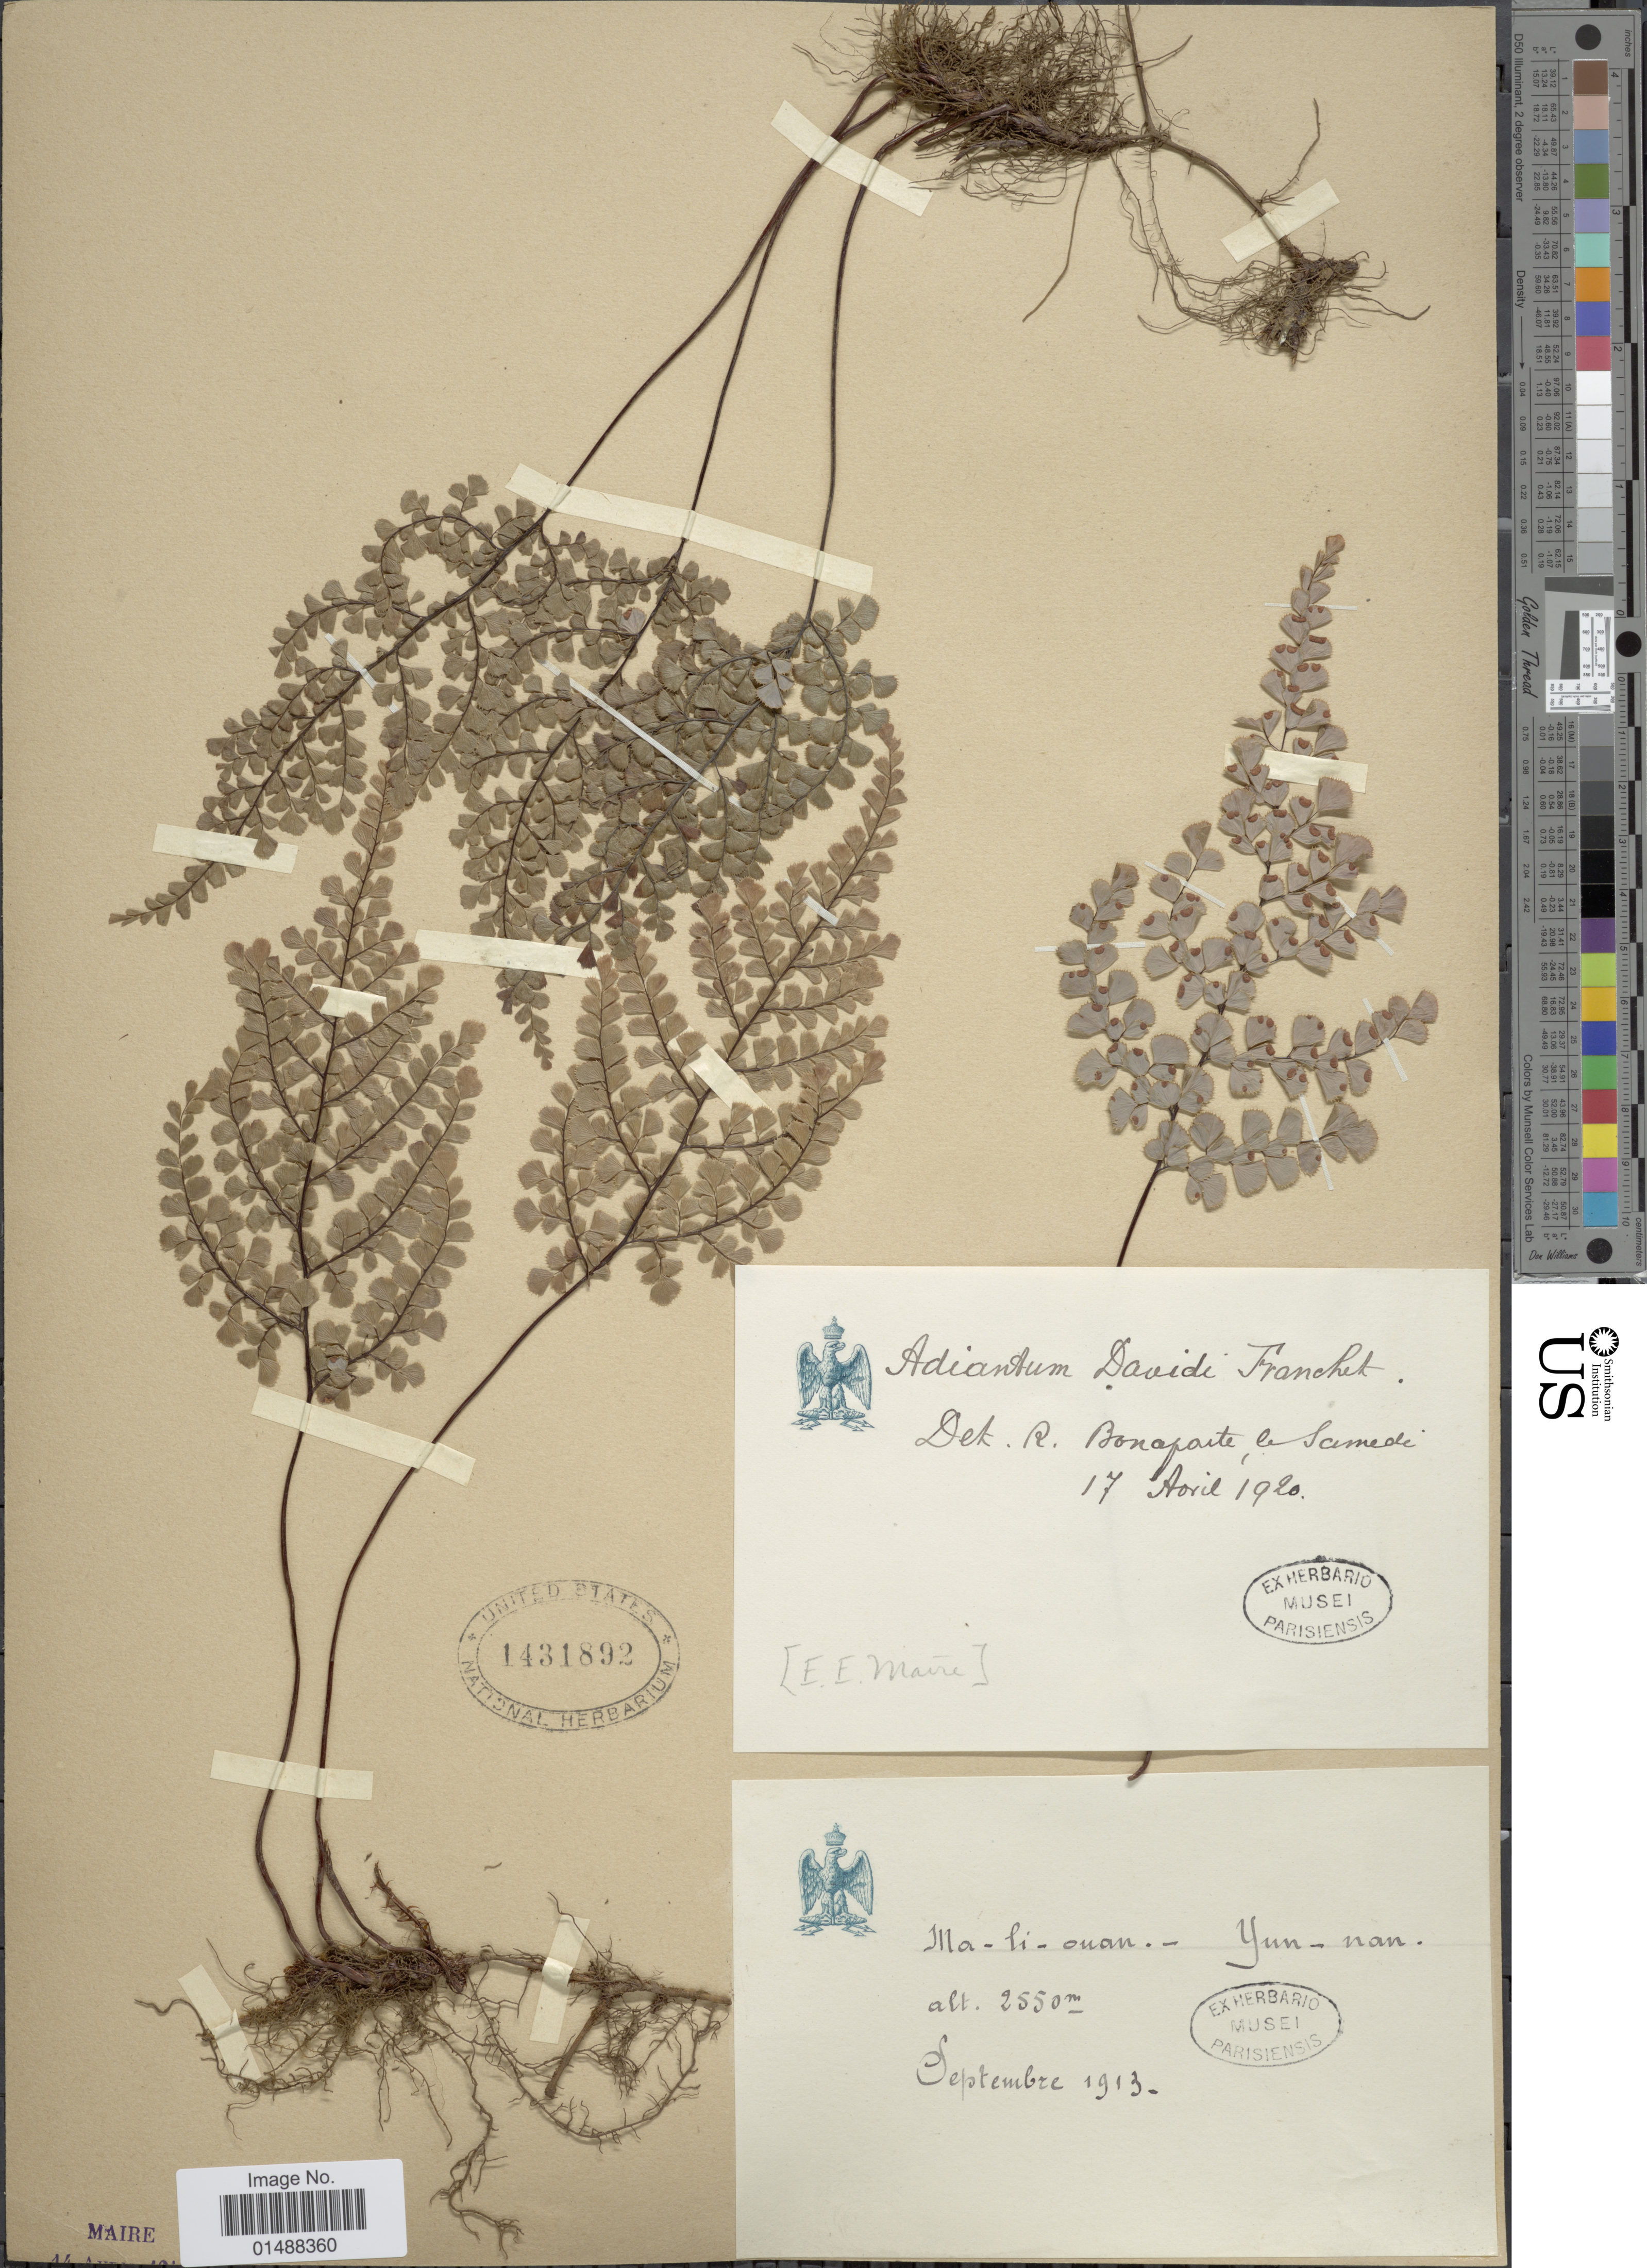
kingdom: Plantae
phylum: Tracheophyta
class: Polypodiopsida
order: Polypodiales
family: Pteridaceae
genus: Adiantum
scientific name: Adiantum davidii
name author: Franch.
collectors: E. E. Maire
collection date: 1913-09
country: China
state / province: Yunnan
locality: Ma-li-ouan, Yunnan.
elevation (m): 2550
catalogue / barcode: US 1431892